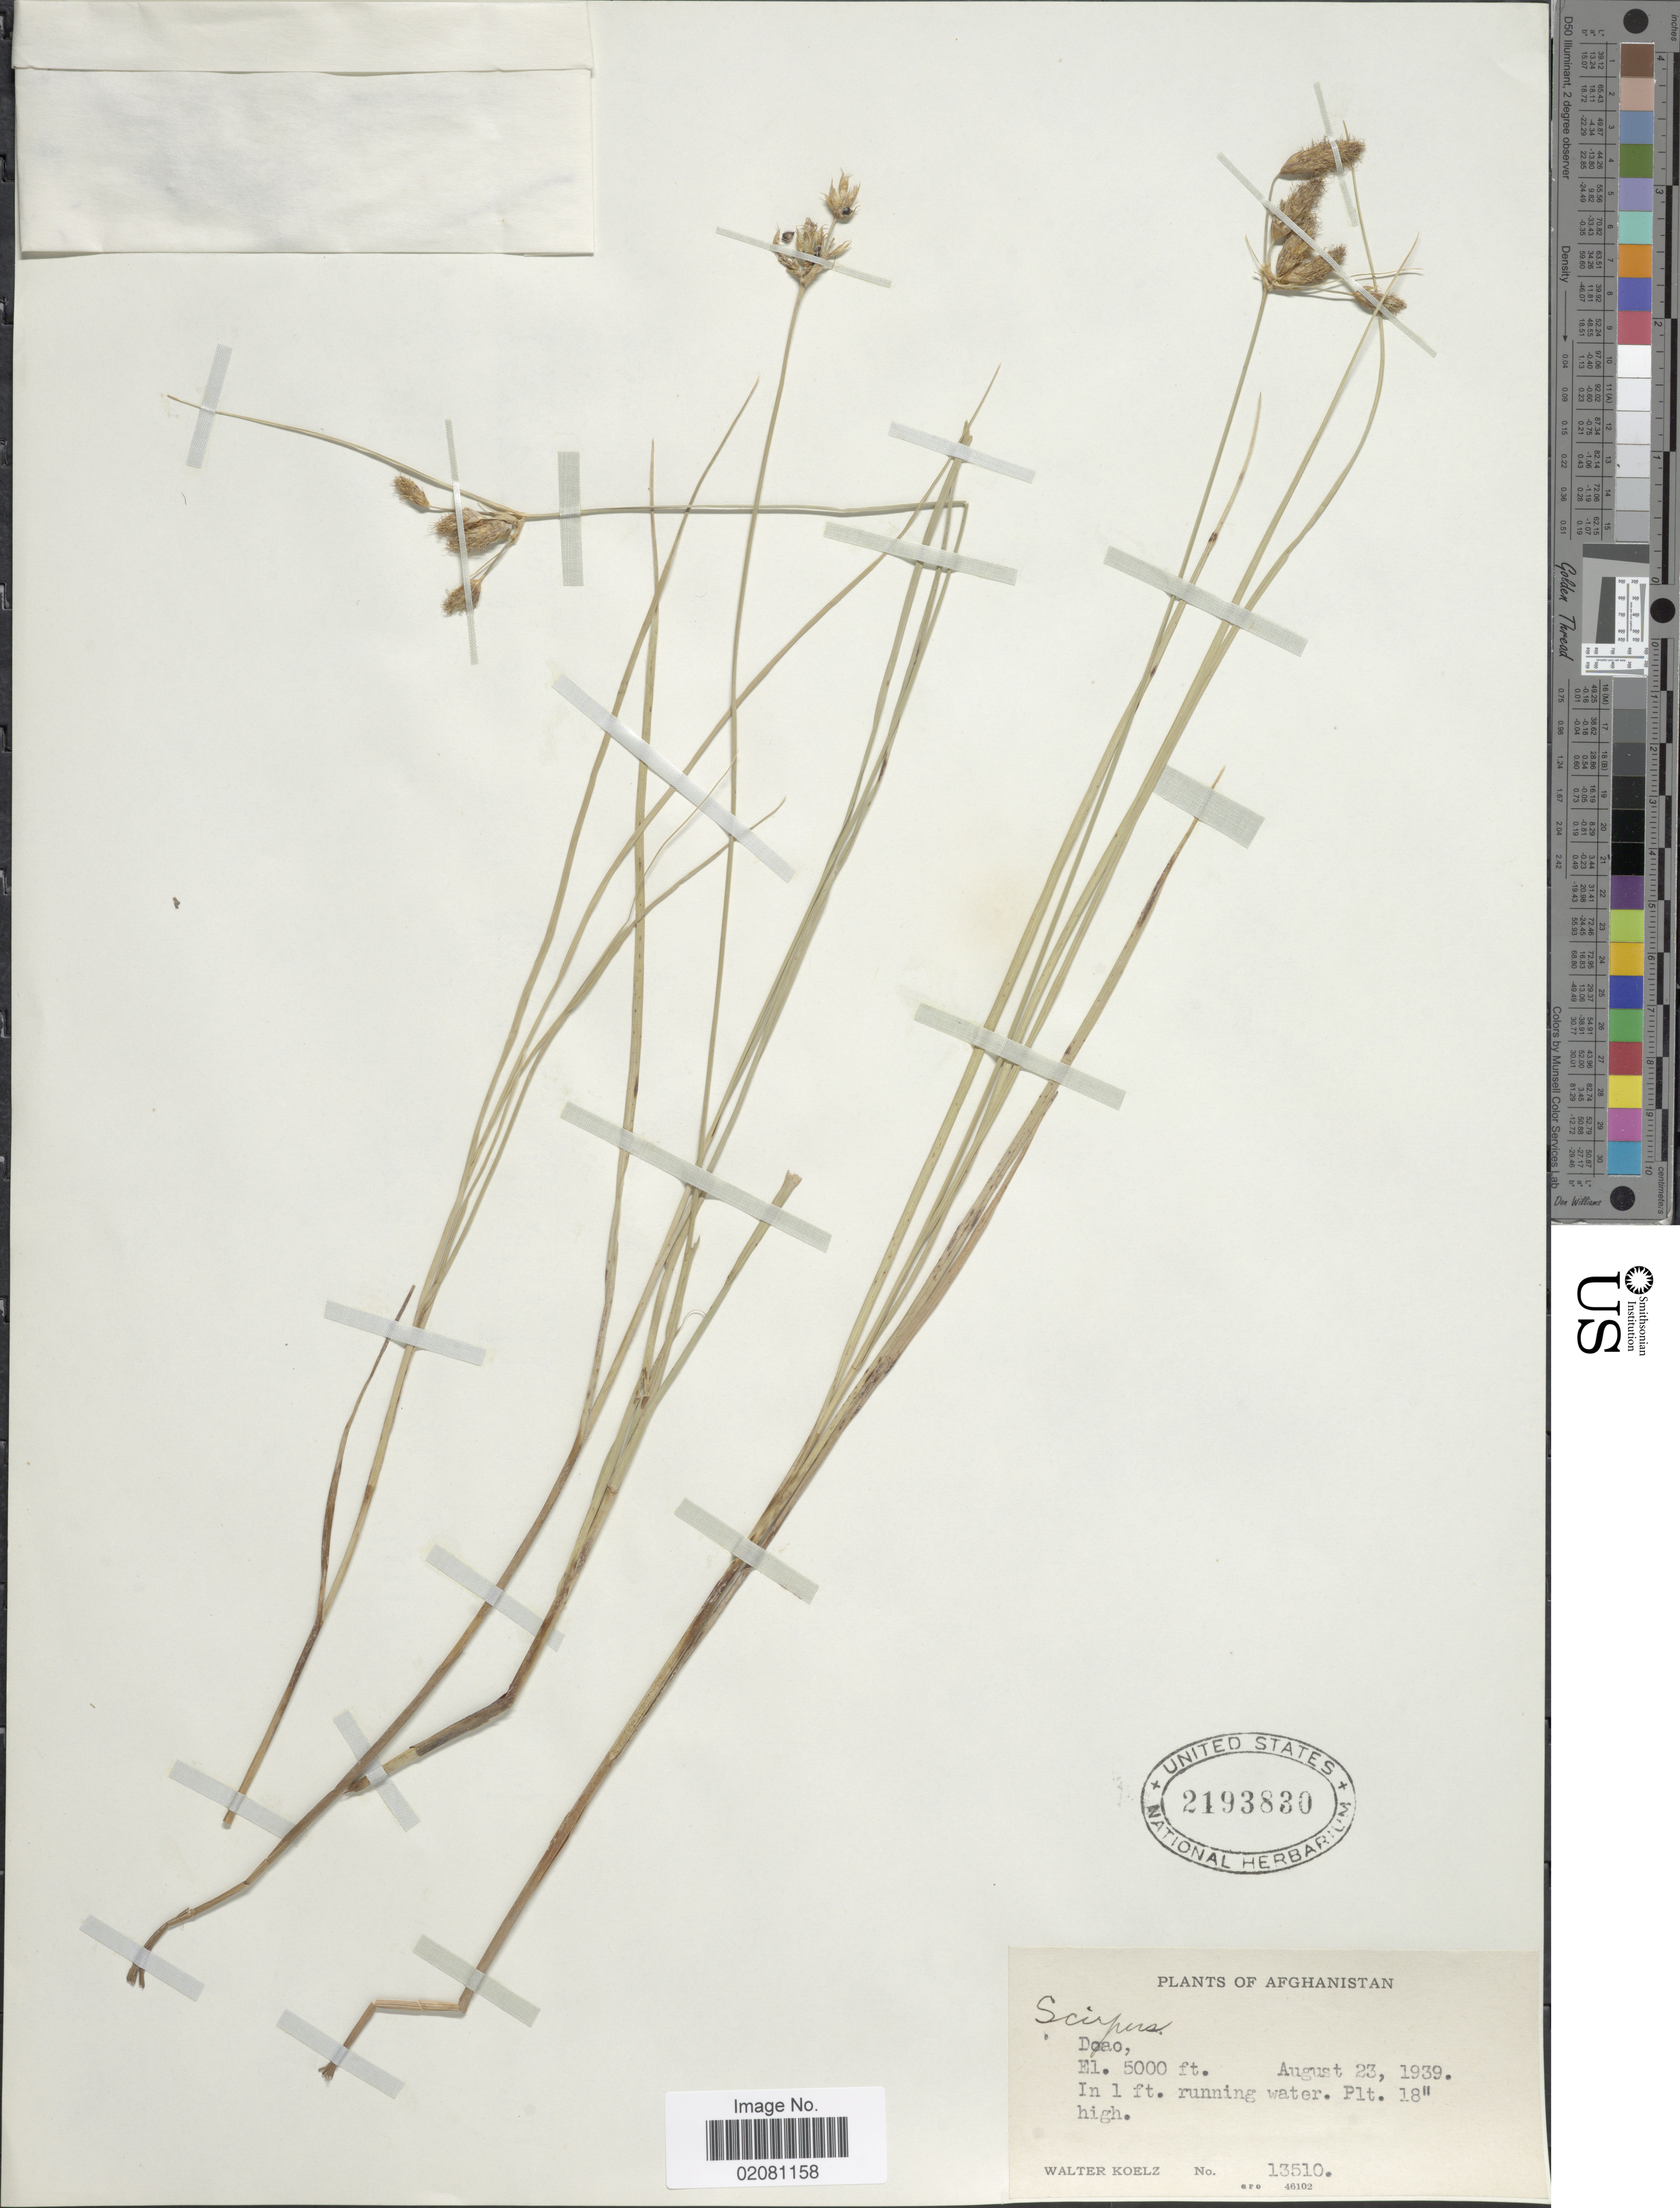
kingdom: Plantae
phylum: Tracheophyta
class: Liliopsida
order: Poales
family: Cyperaceae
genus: Bolboschoenus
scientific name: Bolboschoenus sp.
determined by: Strong, M. T., (US), Smithsonian Institution - National Museum of Natural History (UNITED STATES)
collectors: W. N. Koelz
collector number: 13510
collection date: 1939-08-23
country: Afghanistan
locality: Doao.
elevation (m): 1524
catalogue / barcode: US 2193830